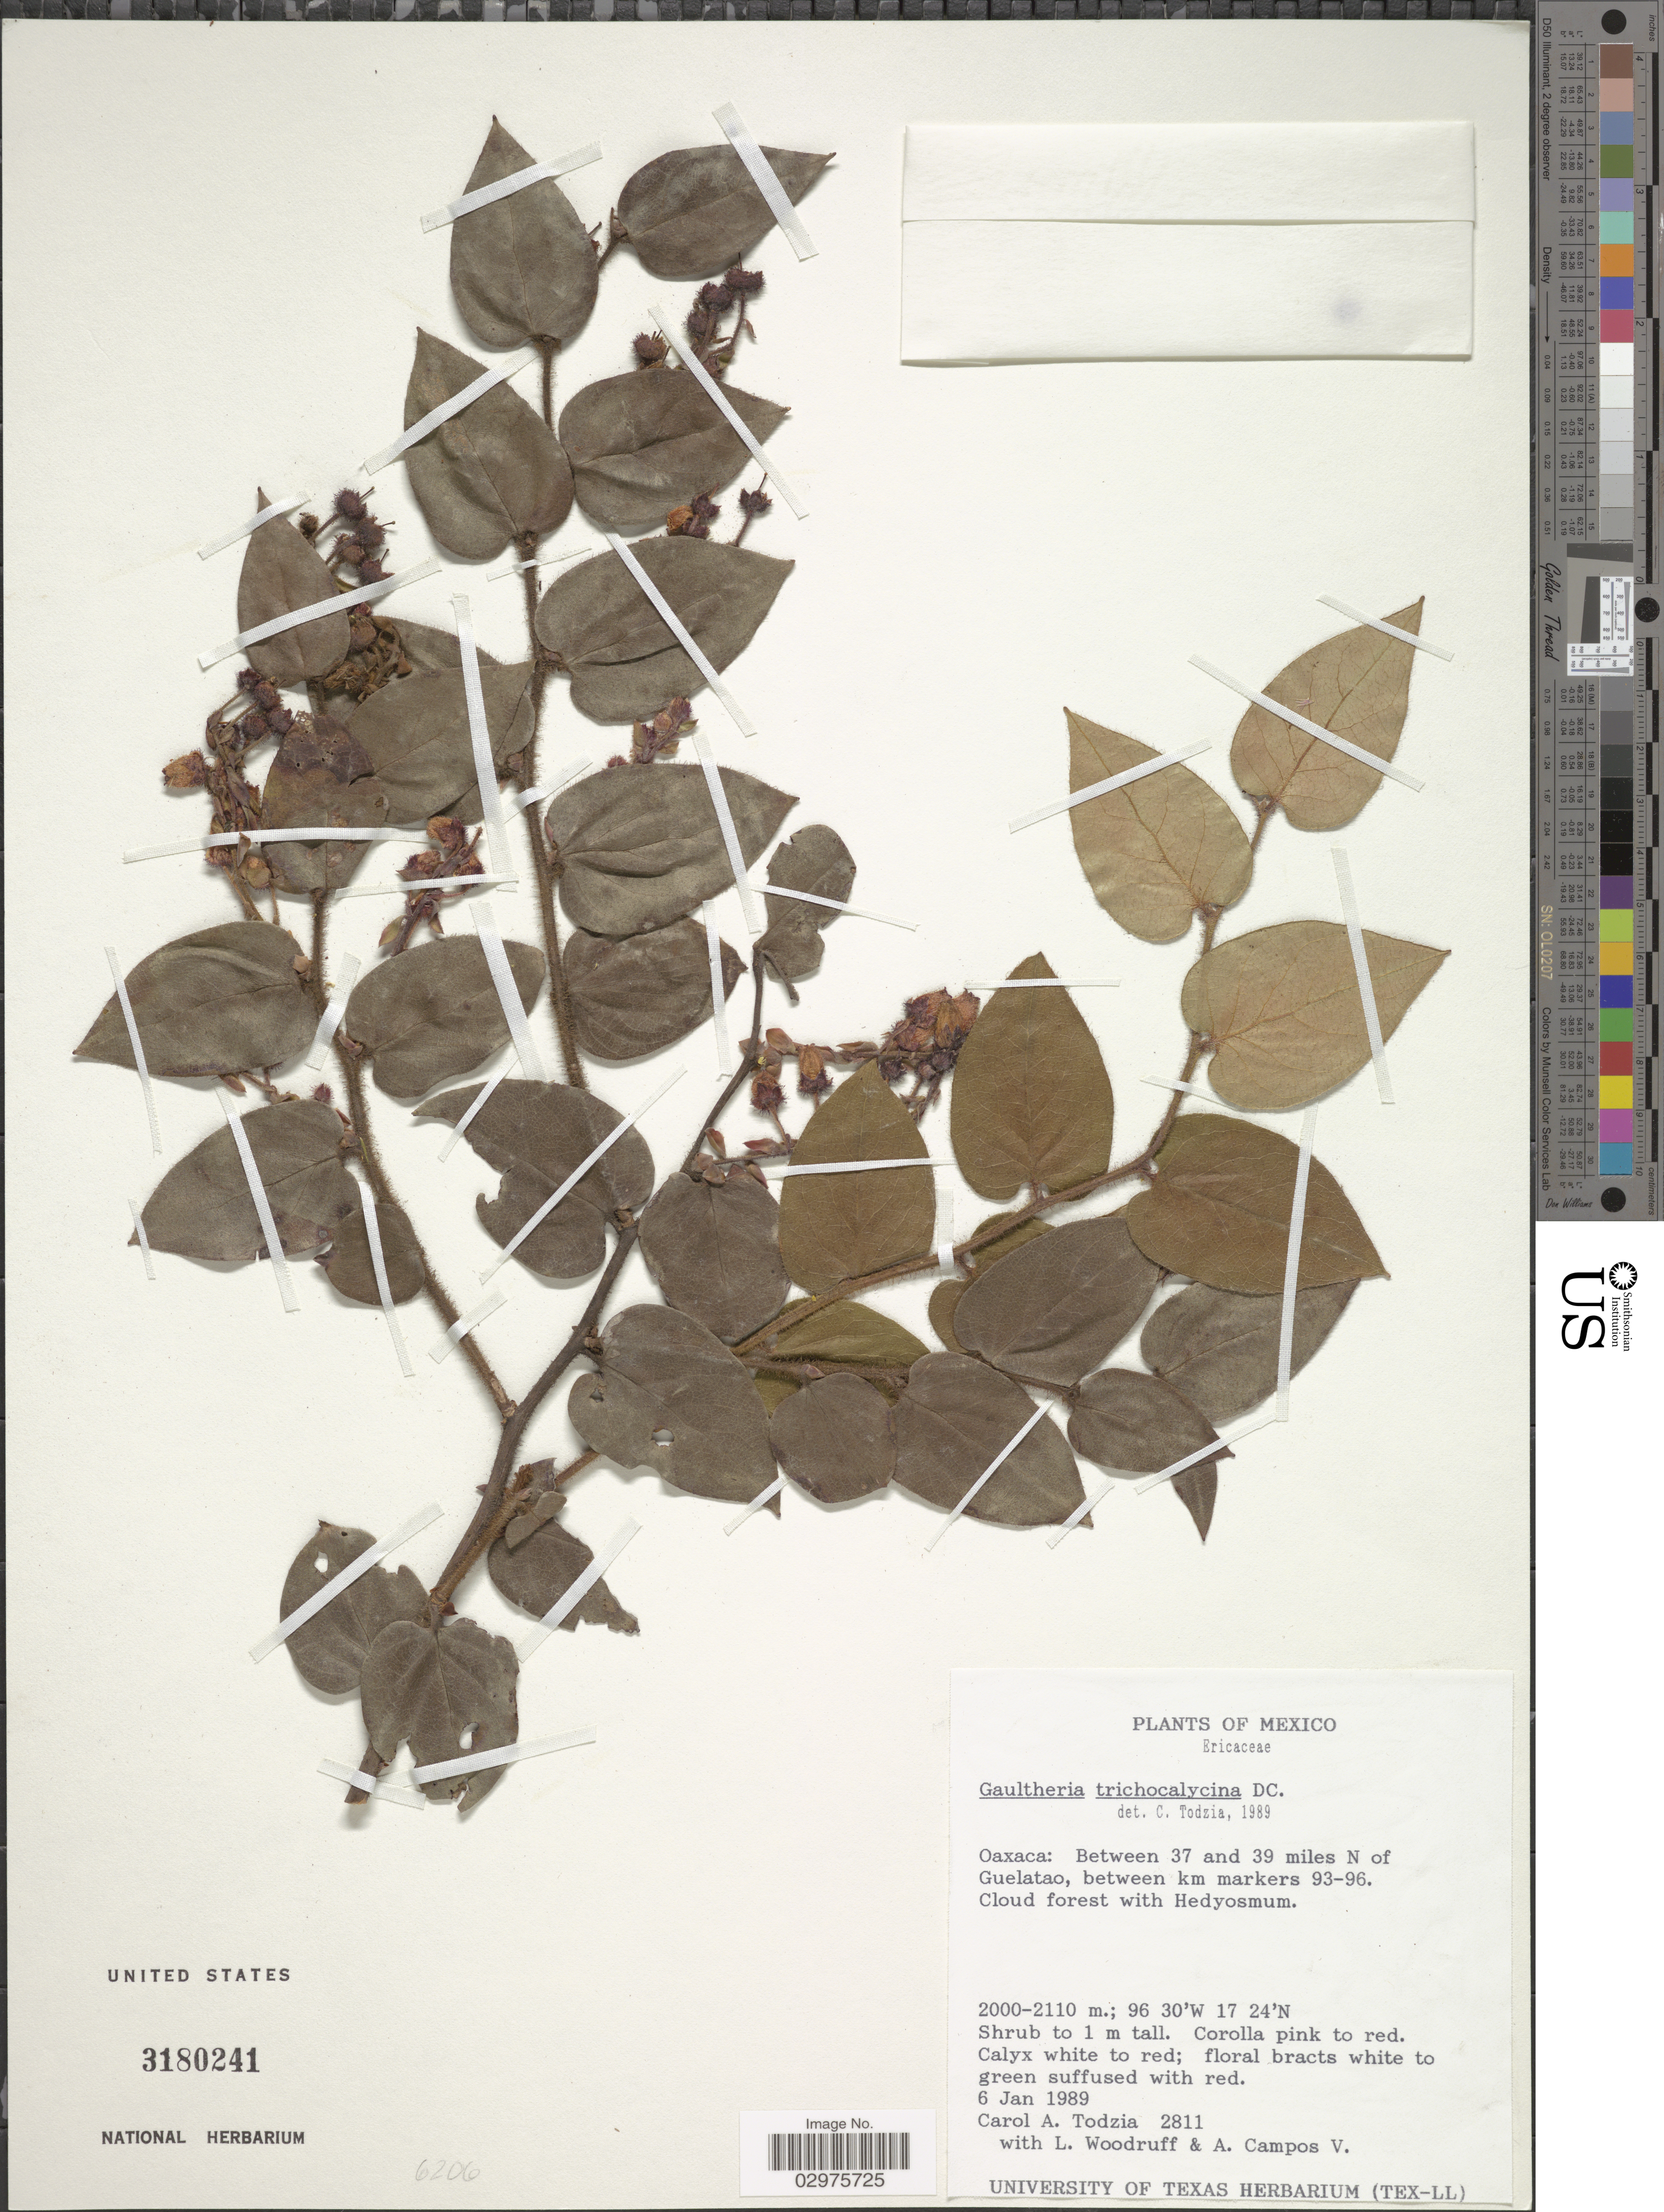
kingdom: Plantae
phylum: Tracheophyta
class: Magnoliopsida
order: Ericales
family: Ericaceae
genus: Gaultheria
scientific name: Gaultheria trichocalycina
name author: DC.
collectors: C. A. Todzia, L. Woodruff & A. Campos V.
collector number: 2811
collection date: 1989-01-06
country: Mexico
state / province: Oaxaca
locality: Between 37 and 39 miles N of Guelatao, between km markers 93-96.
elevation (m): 2000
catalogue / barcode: US 3180241